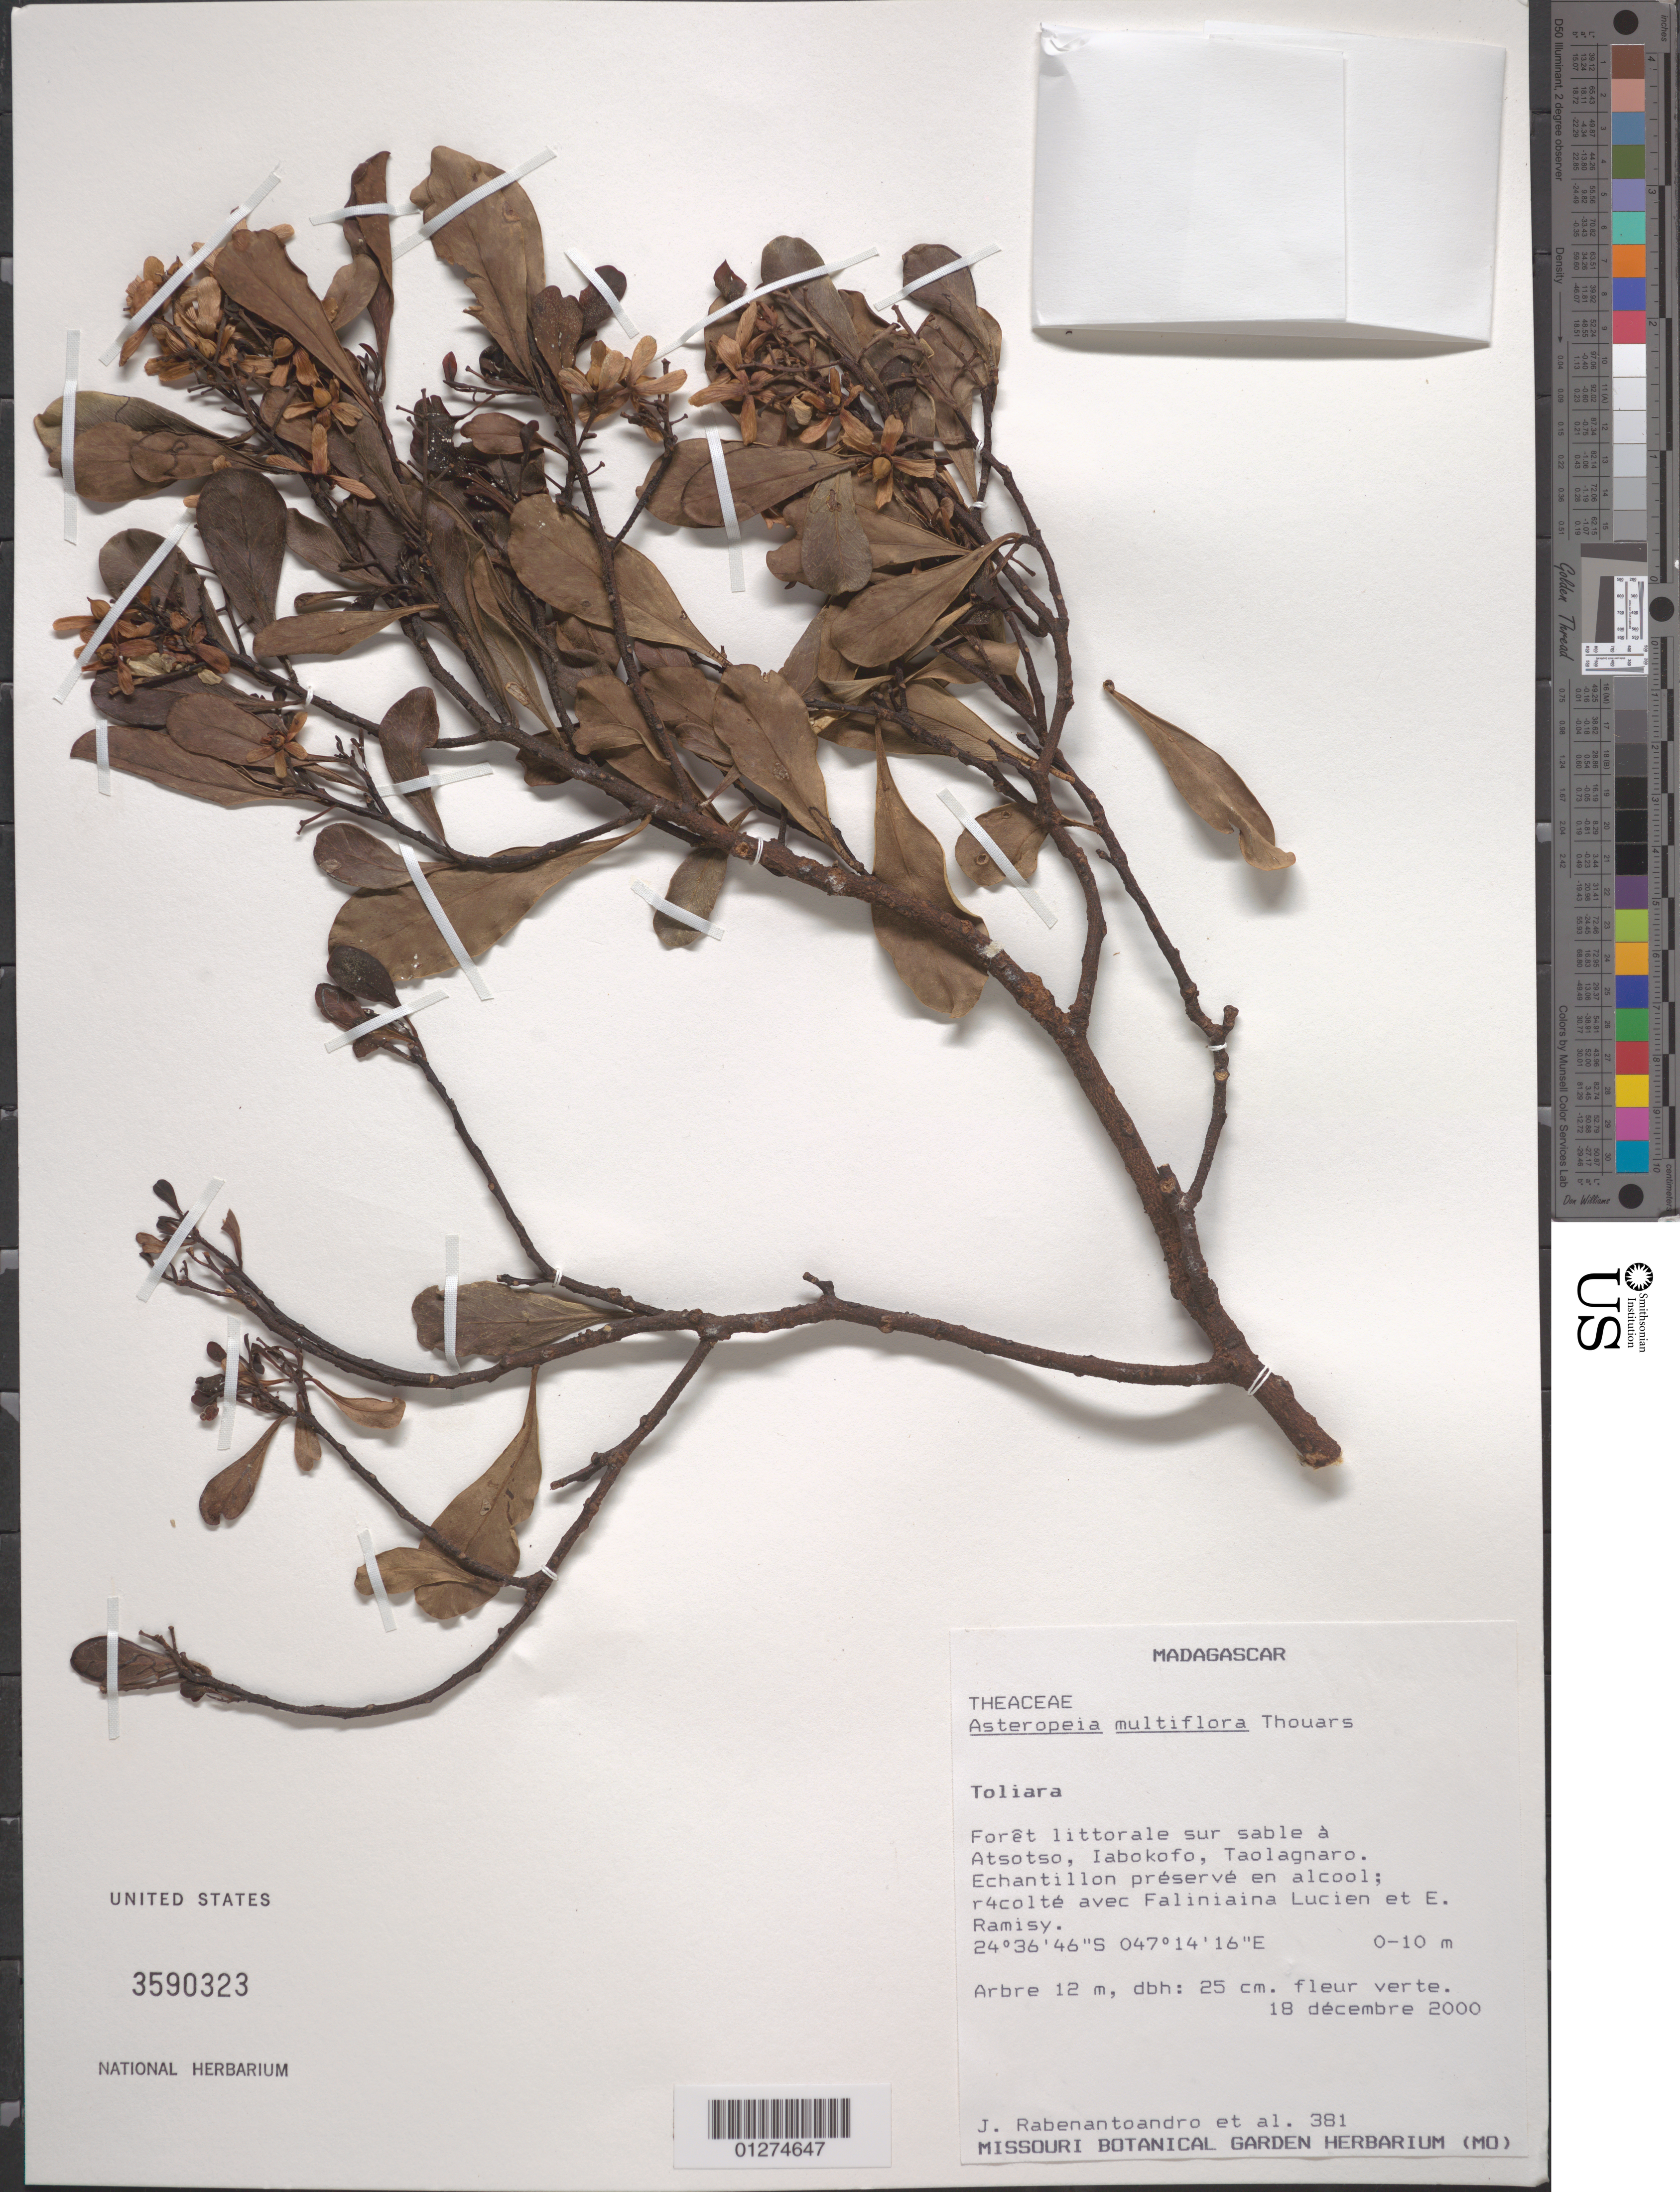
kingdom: Plantae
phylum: Tracheophyta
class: Magnoliopsida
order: Caryophyllales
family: Asteropeiaceae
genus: Asteropeia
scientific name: Asteropeia multiflora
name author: Thouars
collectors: J. Rabenantoandro, F. Lucien & E. Ramisy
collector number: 381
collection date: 2000-12-18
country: Madagascar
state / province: Anosy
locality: Atsotso, Iabokofo, Taolagnaro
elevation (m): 0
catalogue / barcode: US 3590323